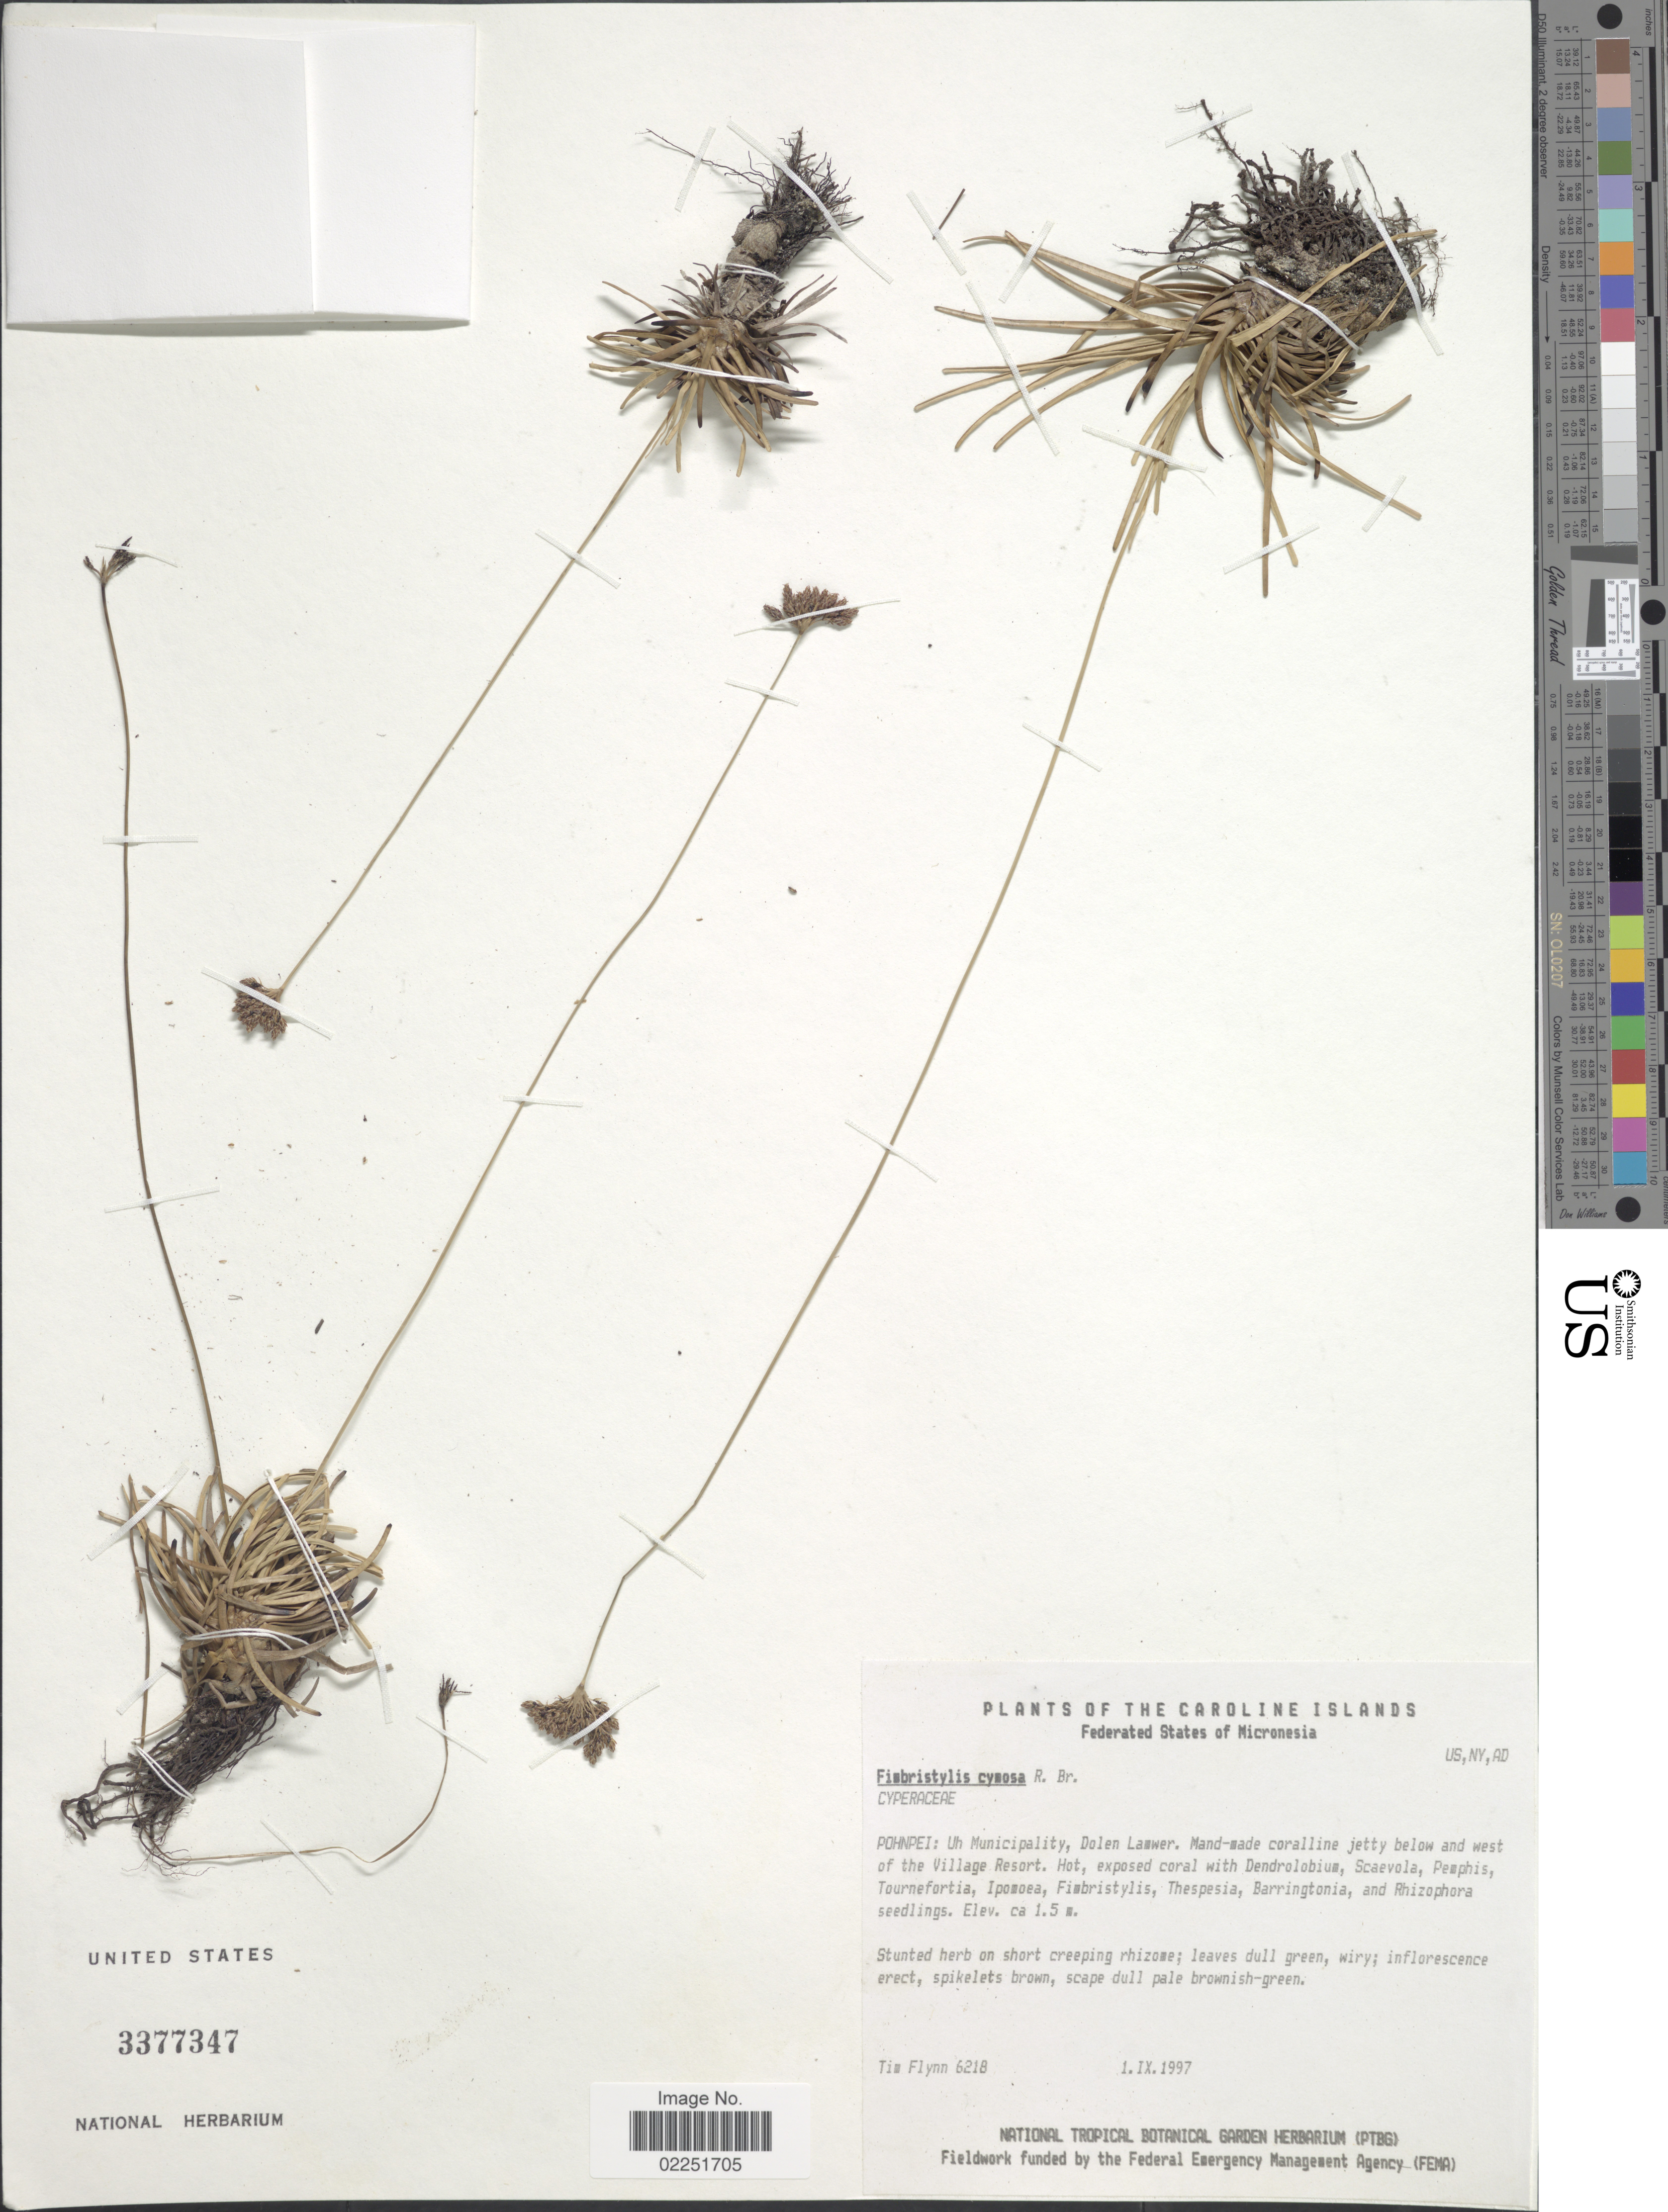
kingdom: Plantae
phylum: Tracheophyta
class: Liliopsida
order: Poales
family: Cyperaceae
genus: Fimbristylis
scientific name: Fimbristylis cymosa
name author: R. Br.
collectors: T. W. Flynn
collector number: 6218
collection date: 1997-09-01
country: Micronesia, Federated States of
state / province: Pohnpei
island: Pohnpei [Ponape]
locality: Pohnpei: Uh Municipality, Dolen Lamwer. Mand- made coralline jetty below and west of the Village Resort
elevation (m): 2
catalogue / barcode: US 3377347